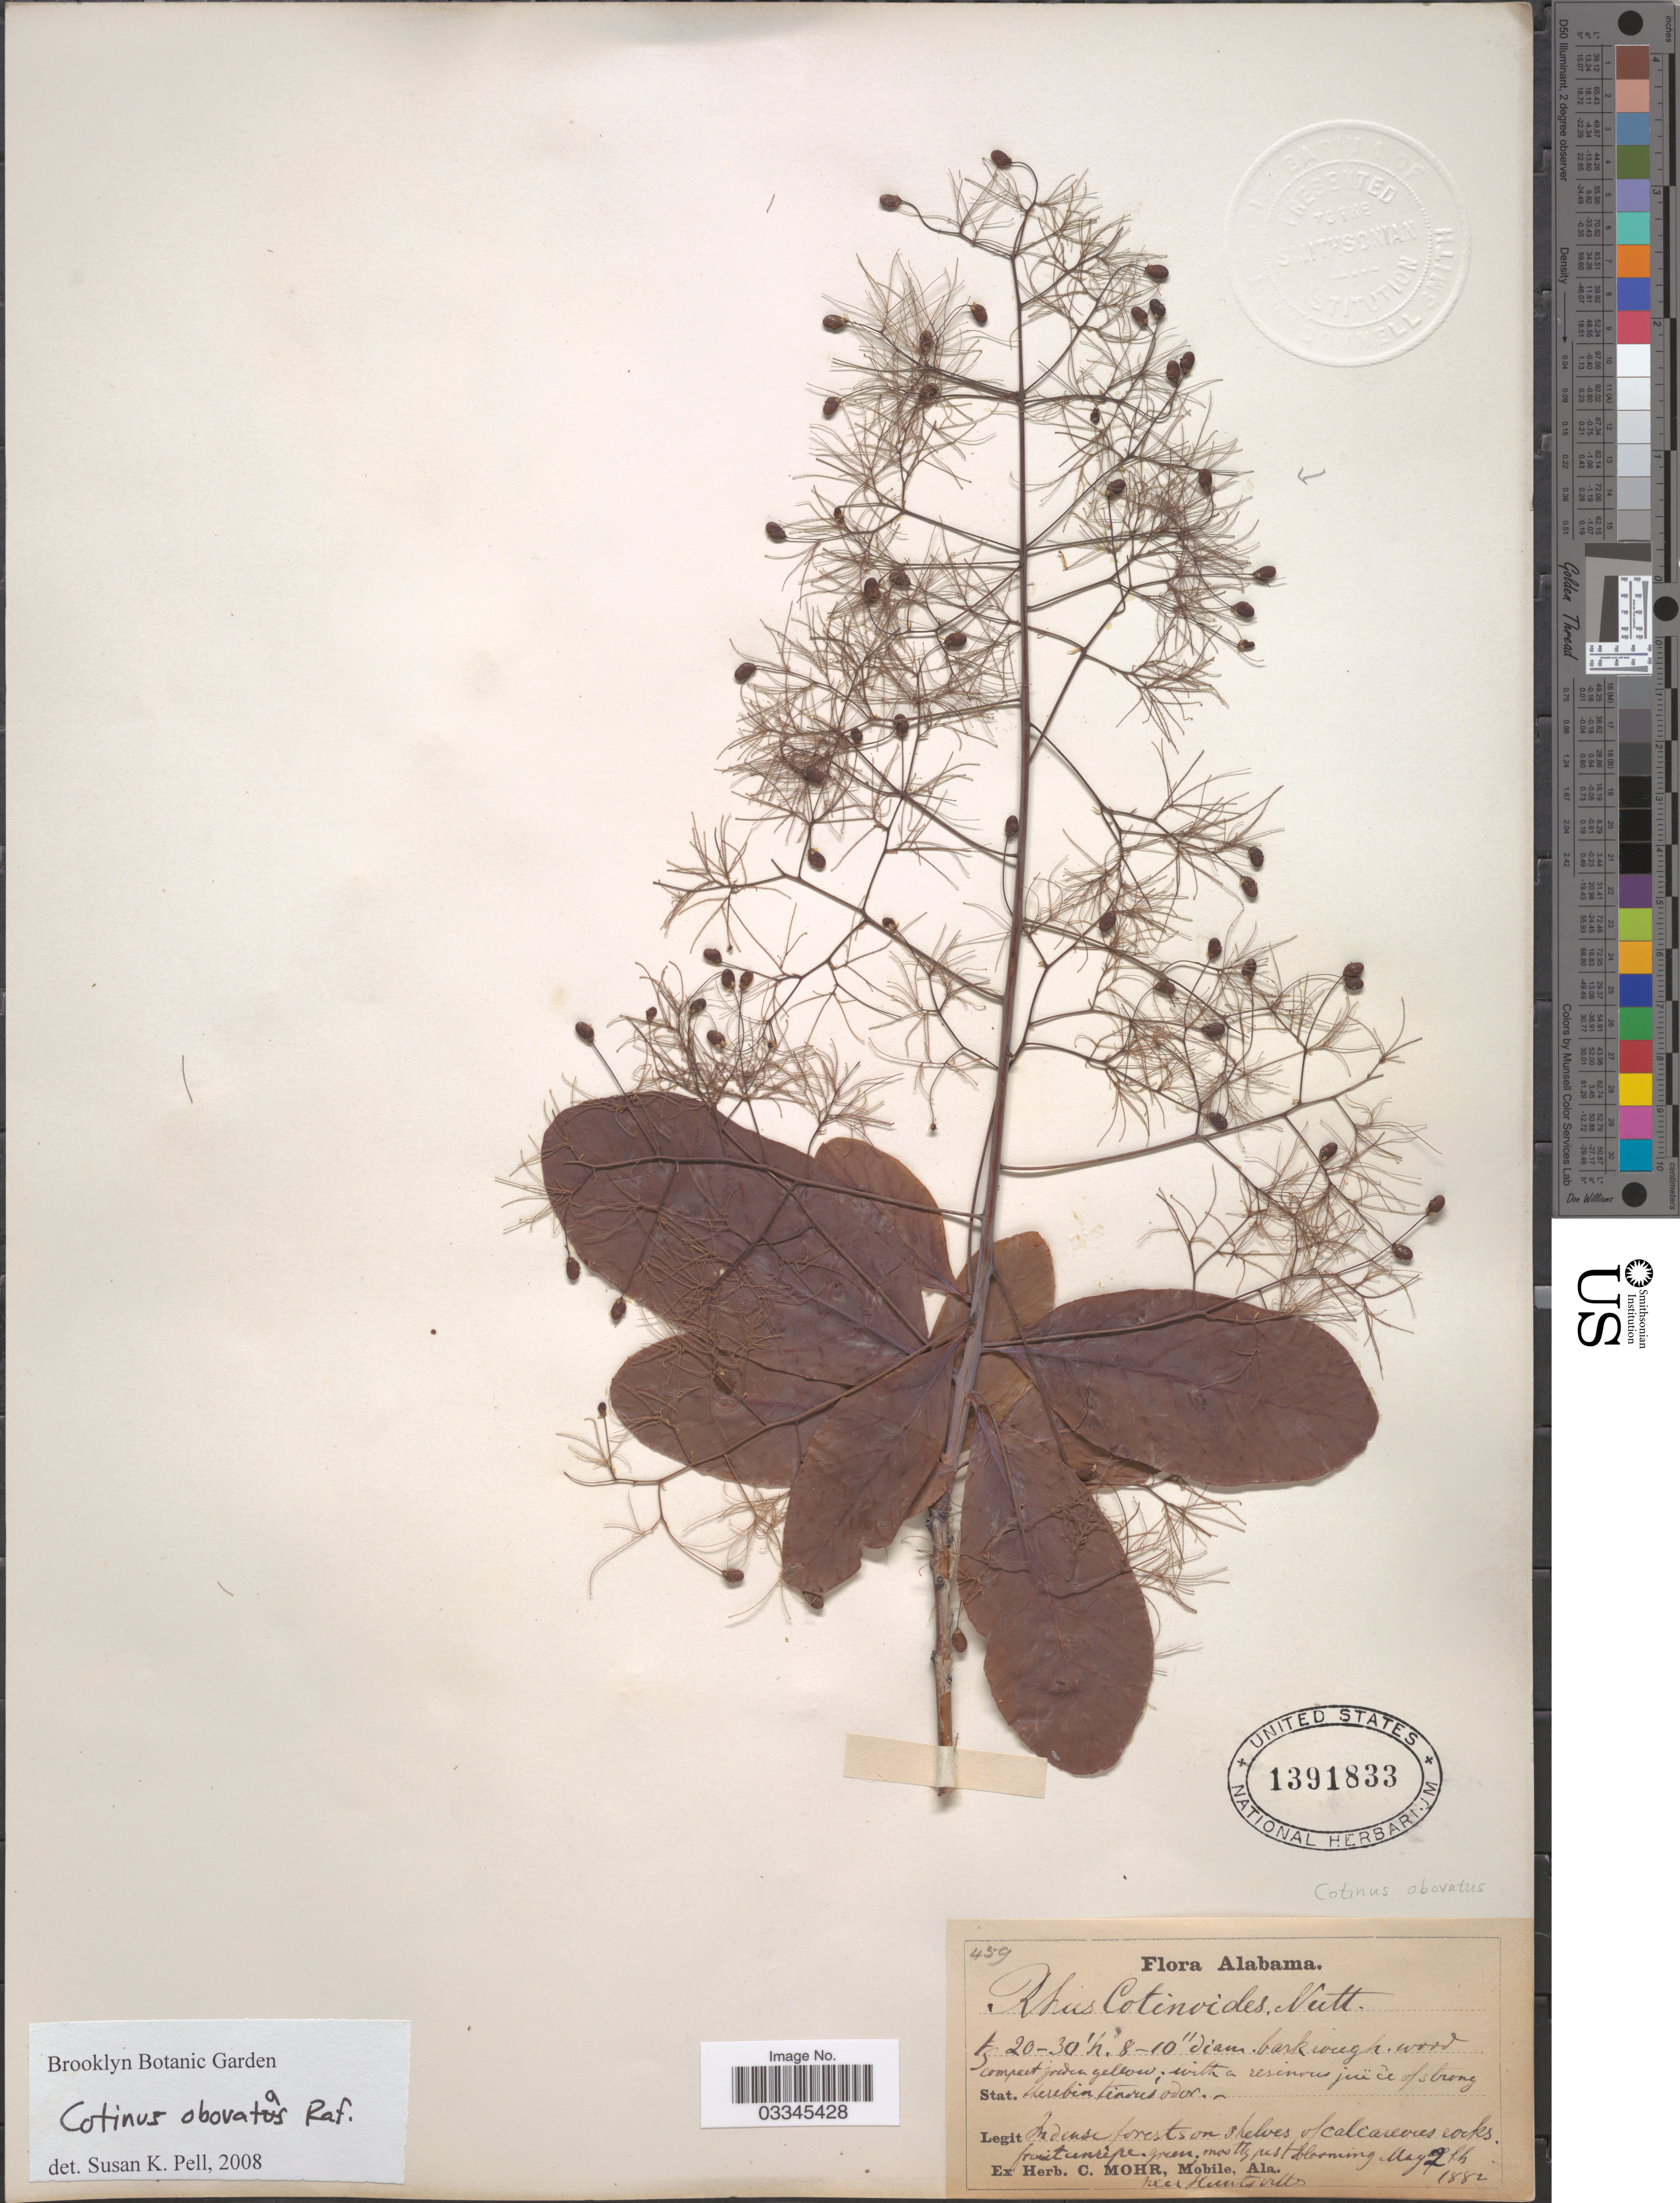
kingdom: Plantae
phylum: Tracheophyta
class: Magnoliopsida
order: Sapindales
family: Anacardiaceae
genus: Cotinus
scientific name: Cotinus obovatus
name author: Raf.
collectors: C. T. Mohr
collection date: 1882-05-02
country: United States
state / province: Alabama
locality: Near Huntsville.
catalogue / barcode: US 1391833